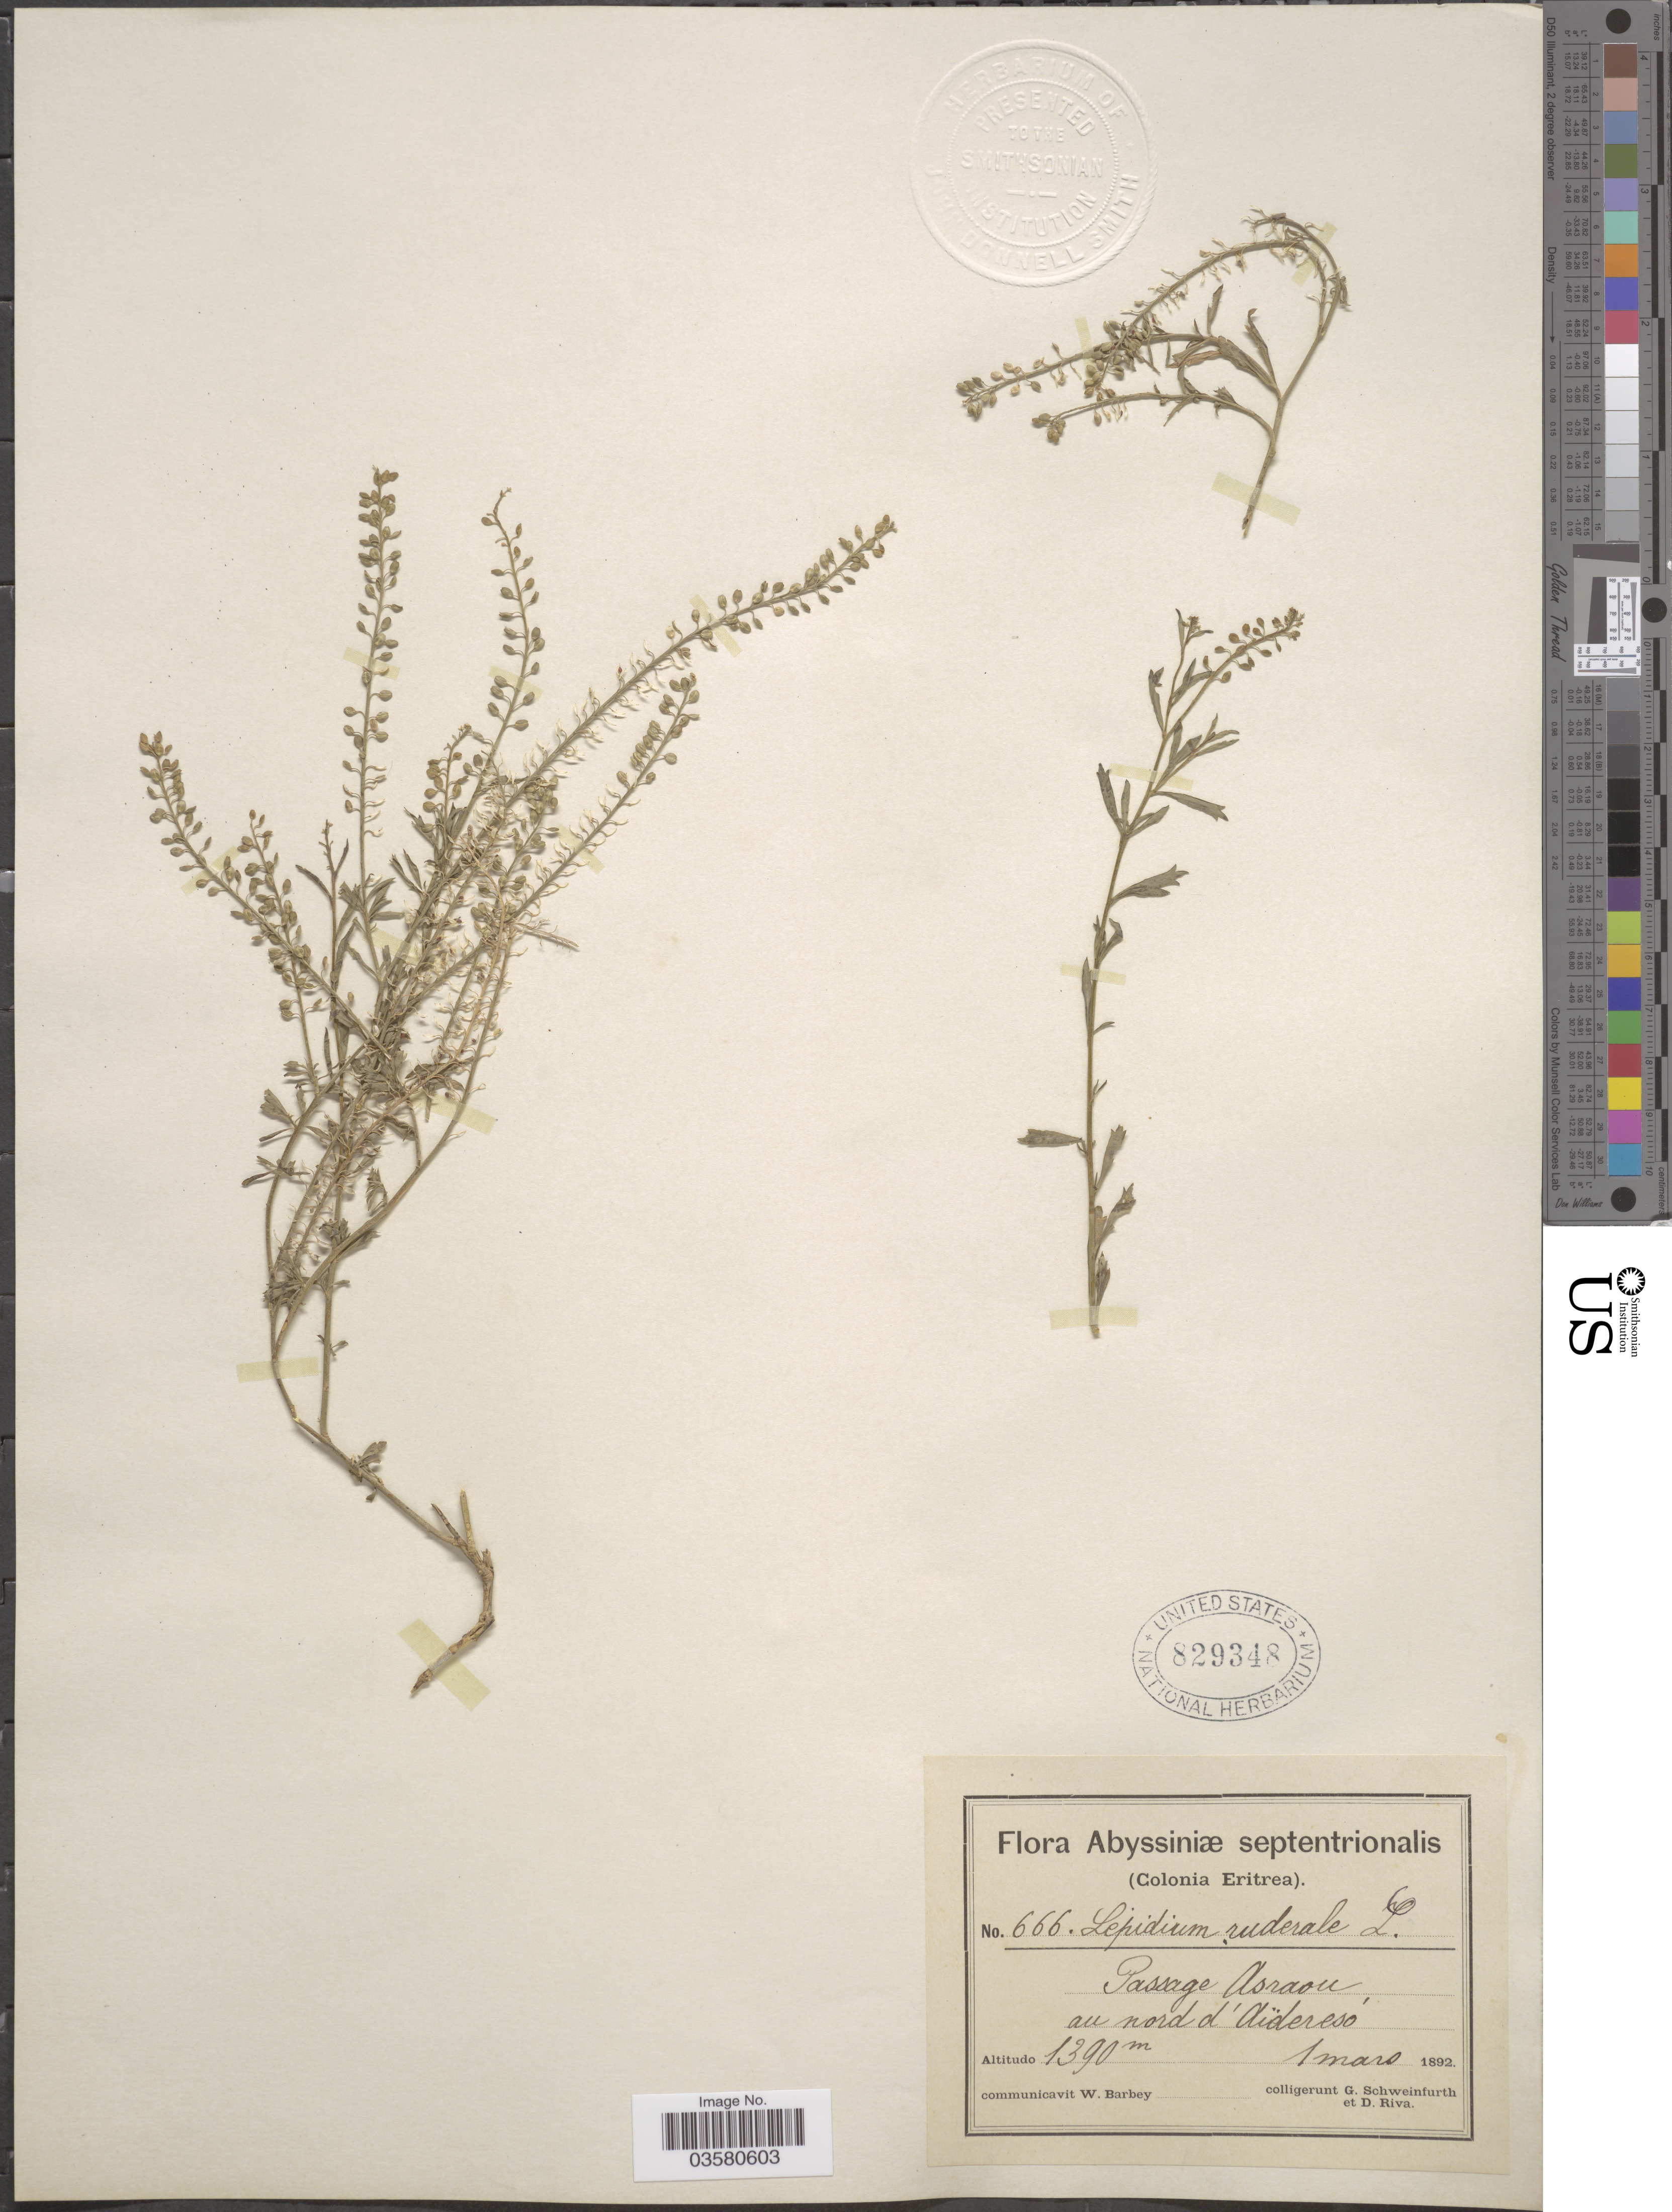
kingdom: Plantae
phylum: Tracheophyta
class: Magnoliopsida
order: Brassicales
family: Brassicaceae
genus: Lepidium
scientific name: Lepidium ruderale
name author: Burm. f.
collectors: G. A. Schweinfurth (herbarium) & D. Riva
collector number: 666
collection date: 1892-03-01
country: Eritrea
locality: Abyssiniæ septentrionalis (Colonia Eritrea) Passage Asraou au nord d'Aïderesó.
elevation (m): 1390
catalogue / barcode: US 829348